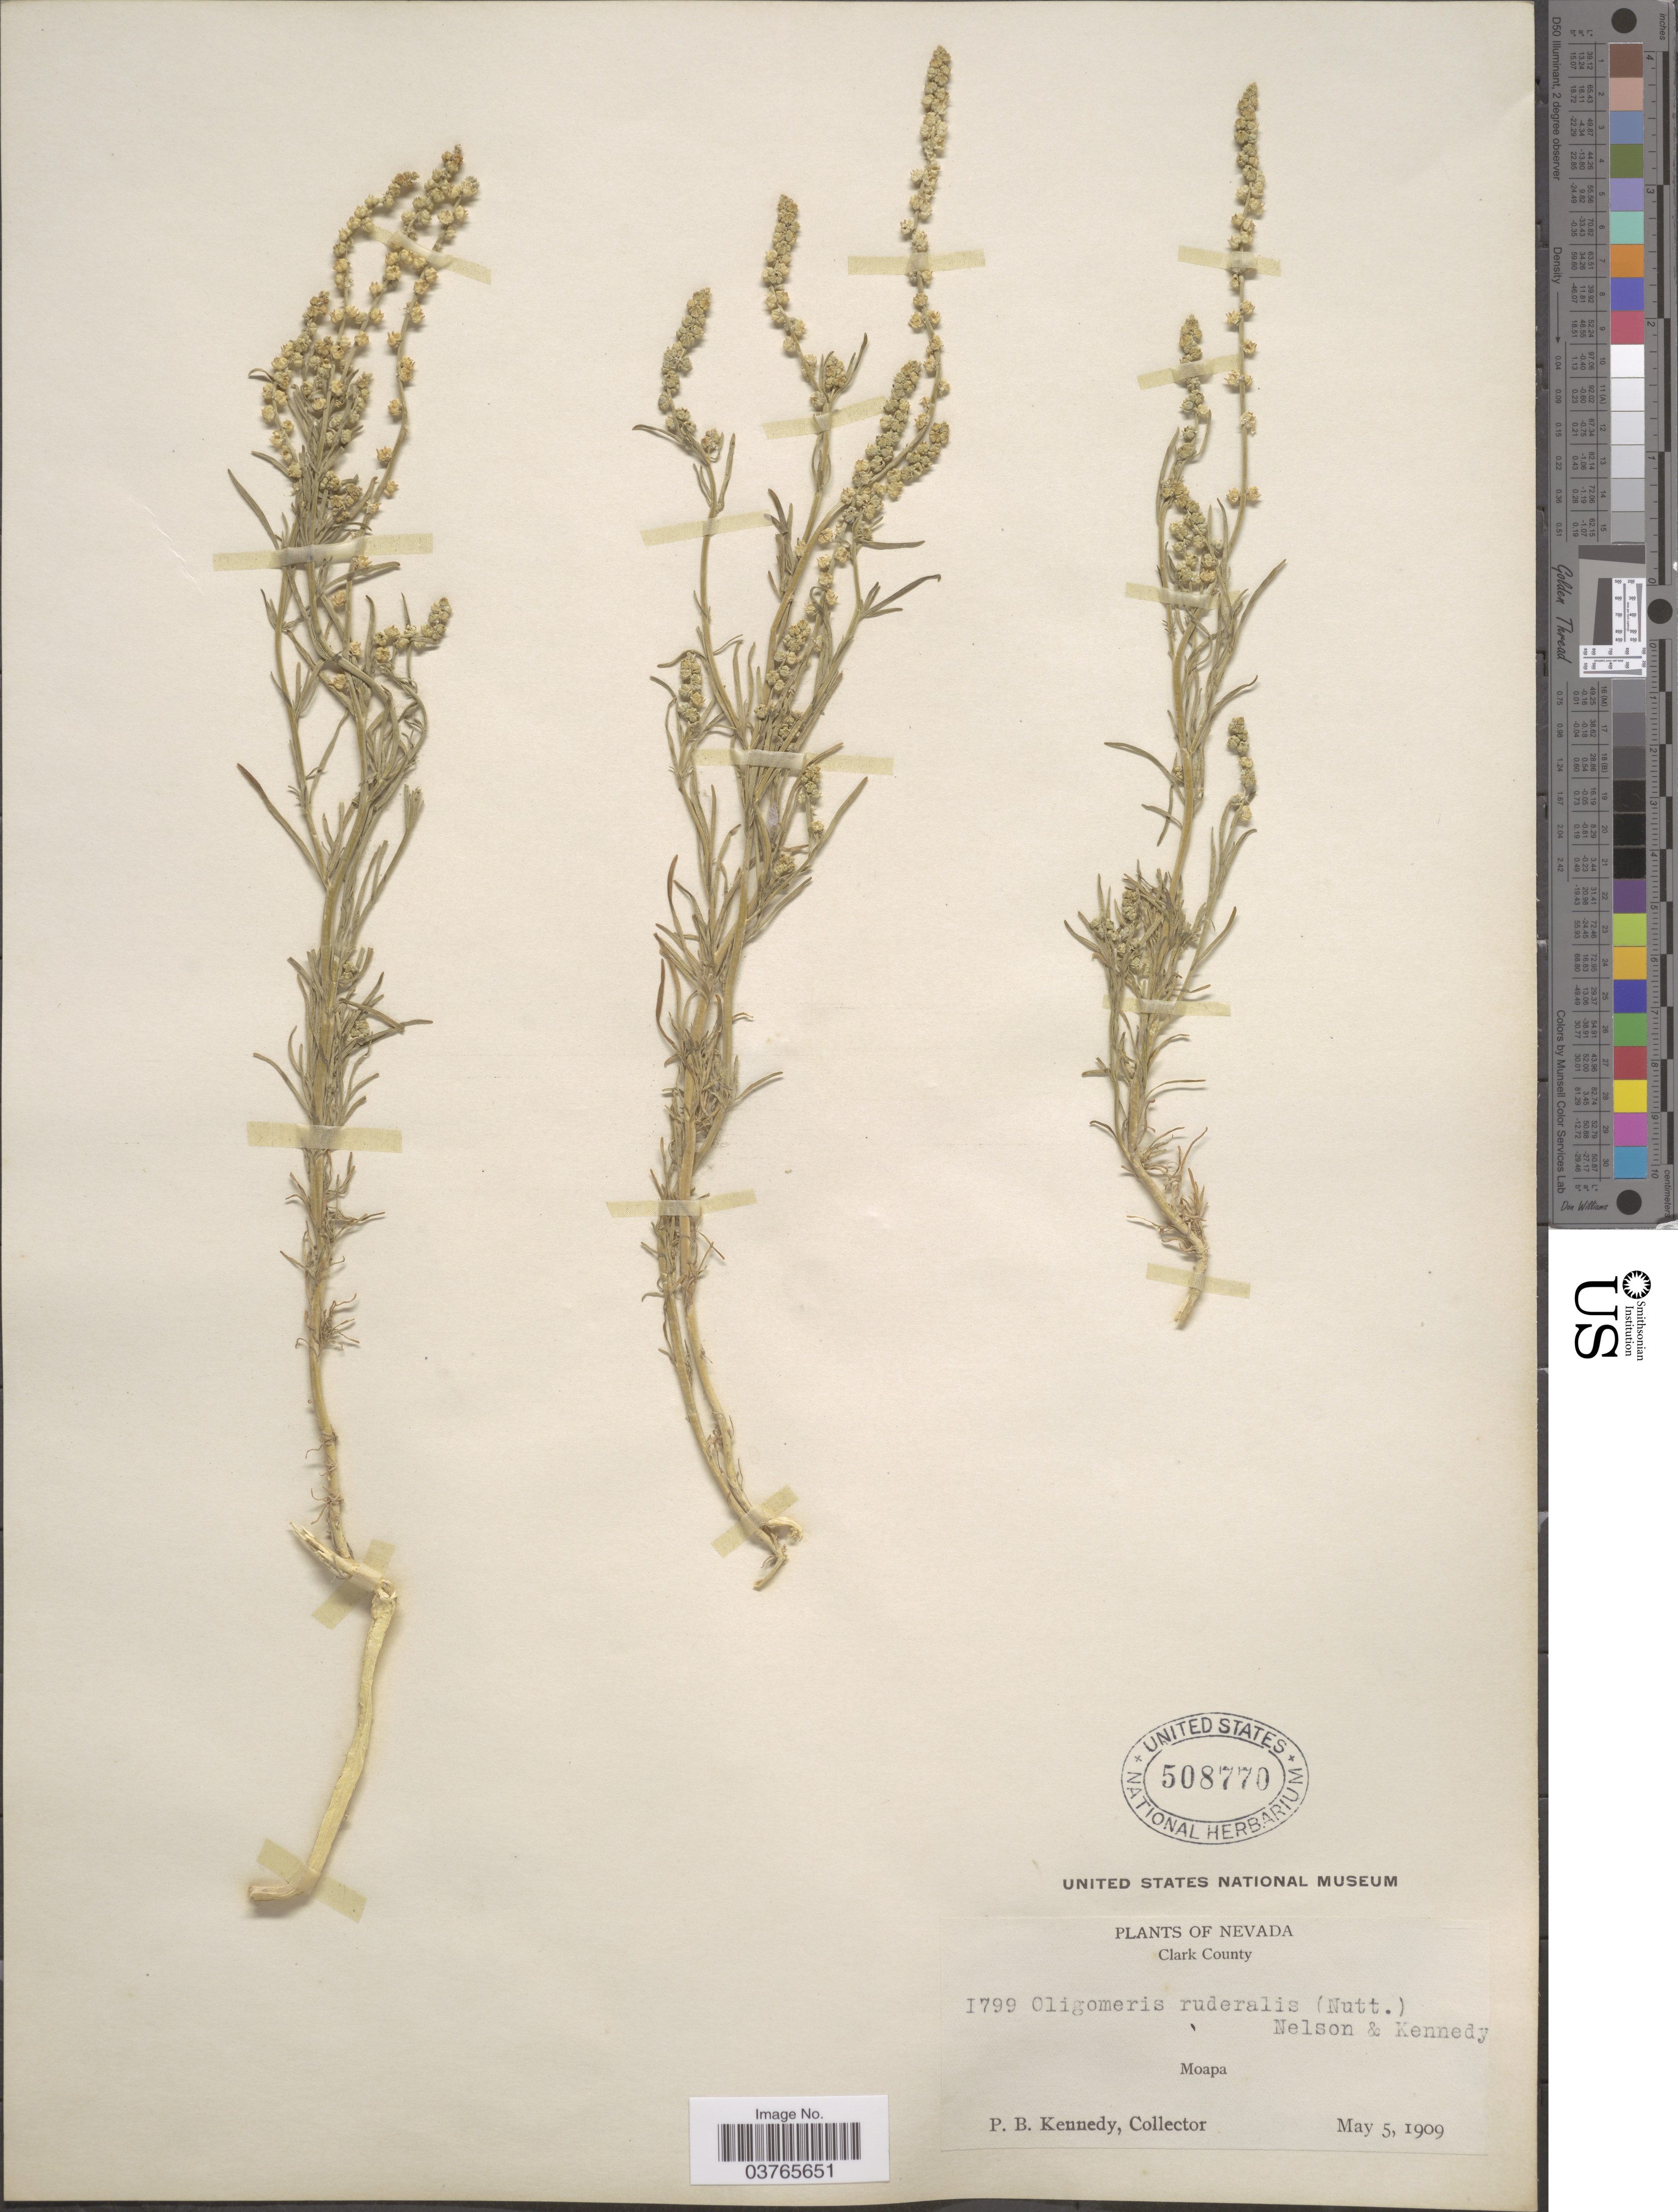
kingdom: Plantae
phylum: Tracheophyta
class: Magnoliopsida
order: Brassicales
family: Resedaceae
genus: Oligomeris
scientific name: Oligomeris subulata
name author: Webb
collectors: P. B. Kennedy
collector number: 1799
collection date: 1909-05-05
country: United States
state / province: Nevada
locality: Clark County. Moapa.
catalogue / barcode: US 508770